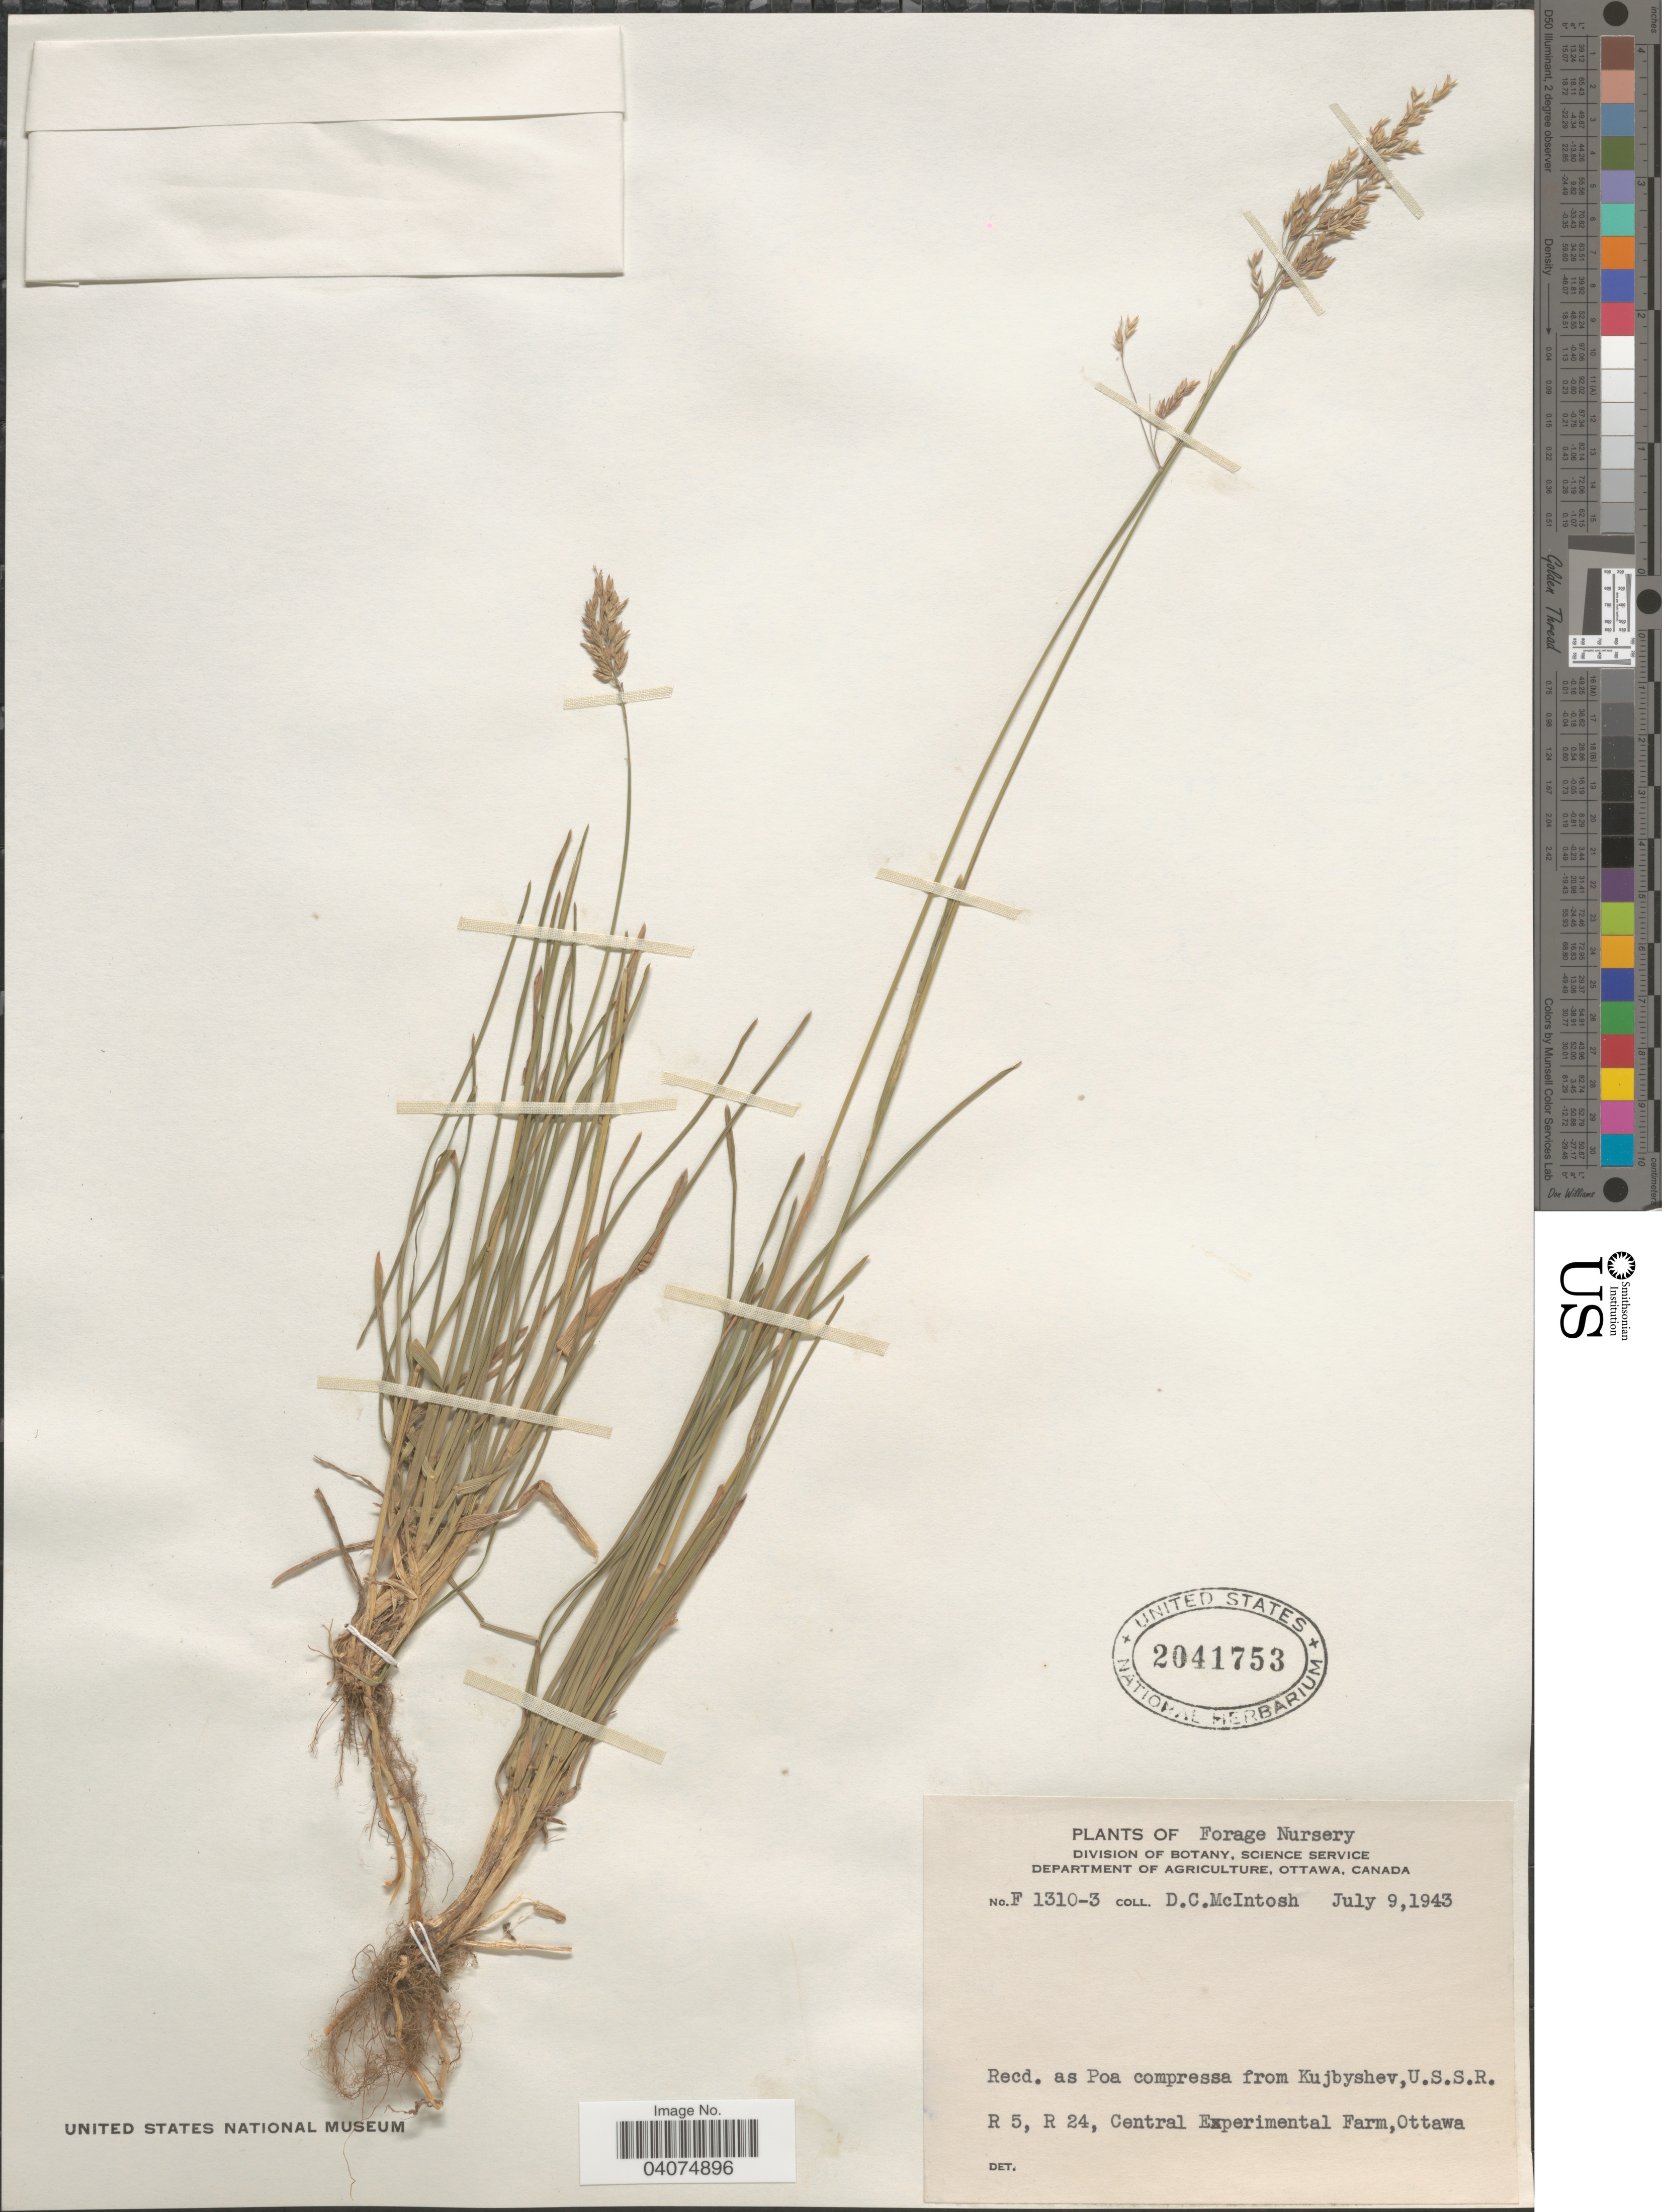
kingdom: Plantae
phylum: Tracheophyta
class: Liliopsida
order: Poales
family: Poaceae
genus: Poa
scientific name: Poa compressa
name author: L.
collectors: D. McIntosh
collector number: F1310-3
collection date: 1943-07-09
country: Canada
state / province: Ontario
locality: Forage Nursery. R 5, R 24, Central Experimental Farm, Ottawa.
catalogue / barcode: US 2041753